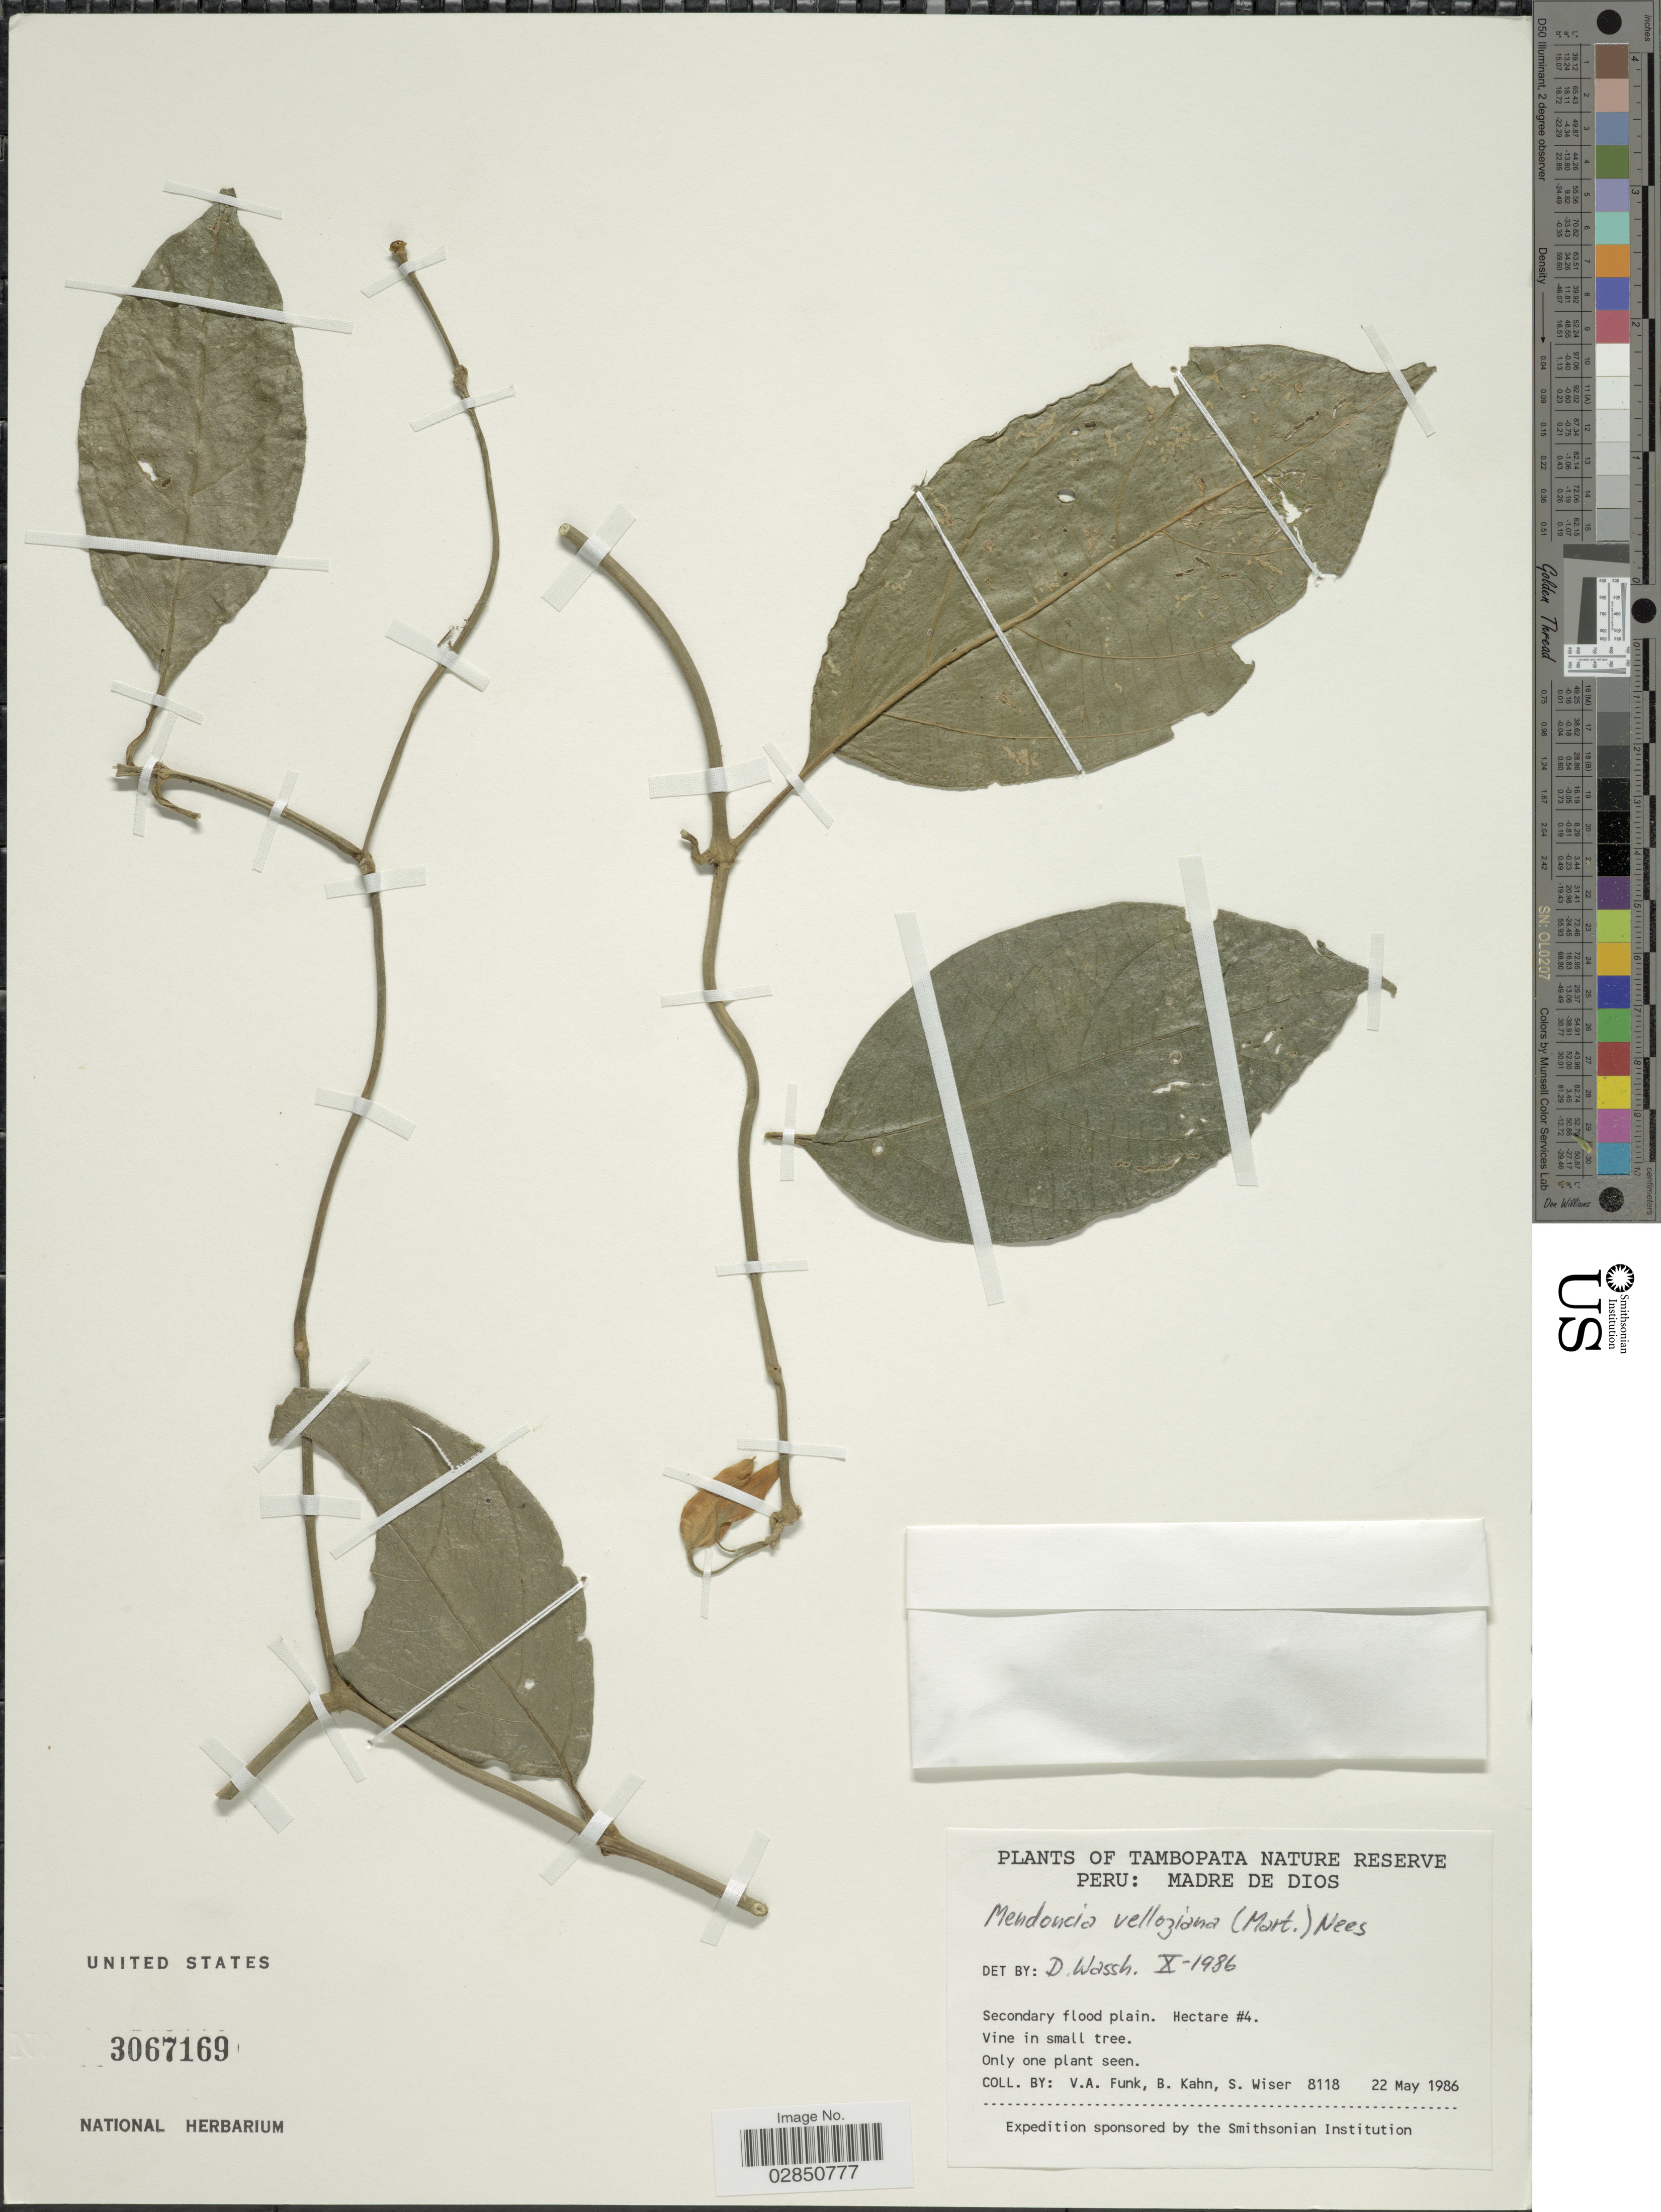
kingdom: Plantae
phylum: Tracheophyta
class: Magnoliopsida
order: Lamiales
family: Acanthaceae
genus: Mendoncia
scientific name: Mendoncia aspera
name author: (Ruiz & Pav.) Nees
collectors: V. Funk, B. Kahn & S. Wiser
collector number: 8118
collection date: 1986-05-22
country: Peru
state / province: Madre de Dios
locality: Tambopata Nature Reserve. Hectare #4.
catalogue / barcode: US 3067169